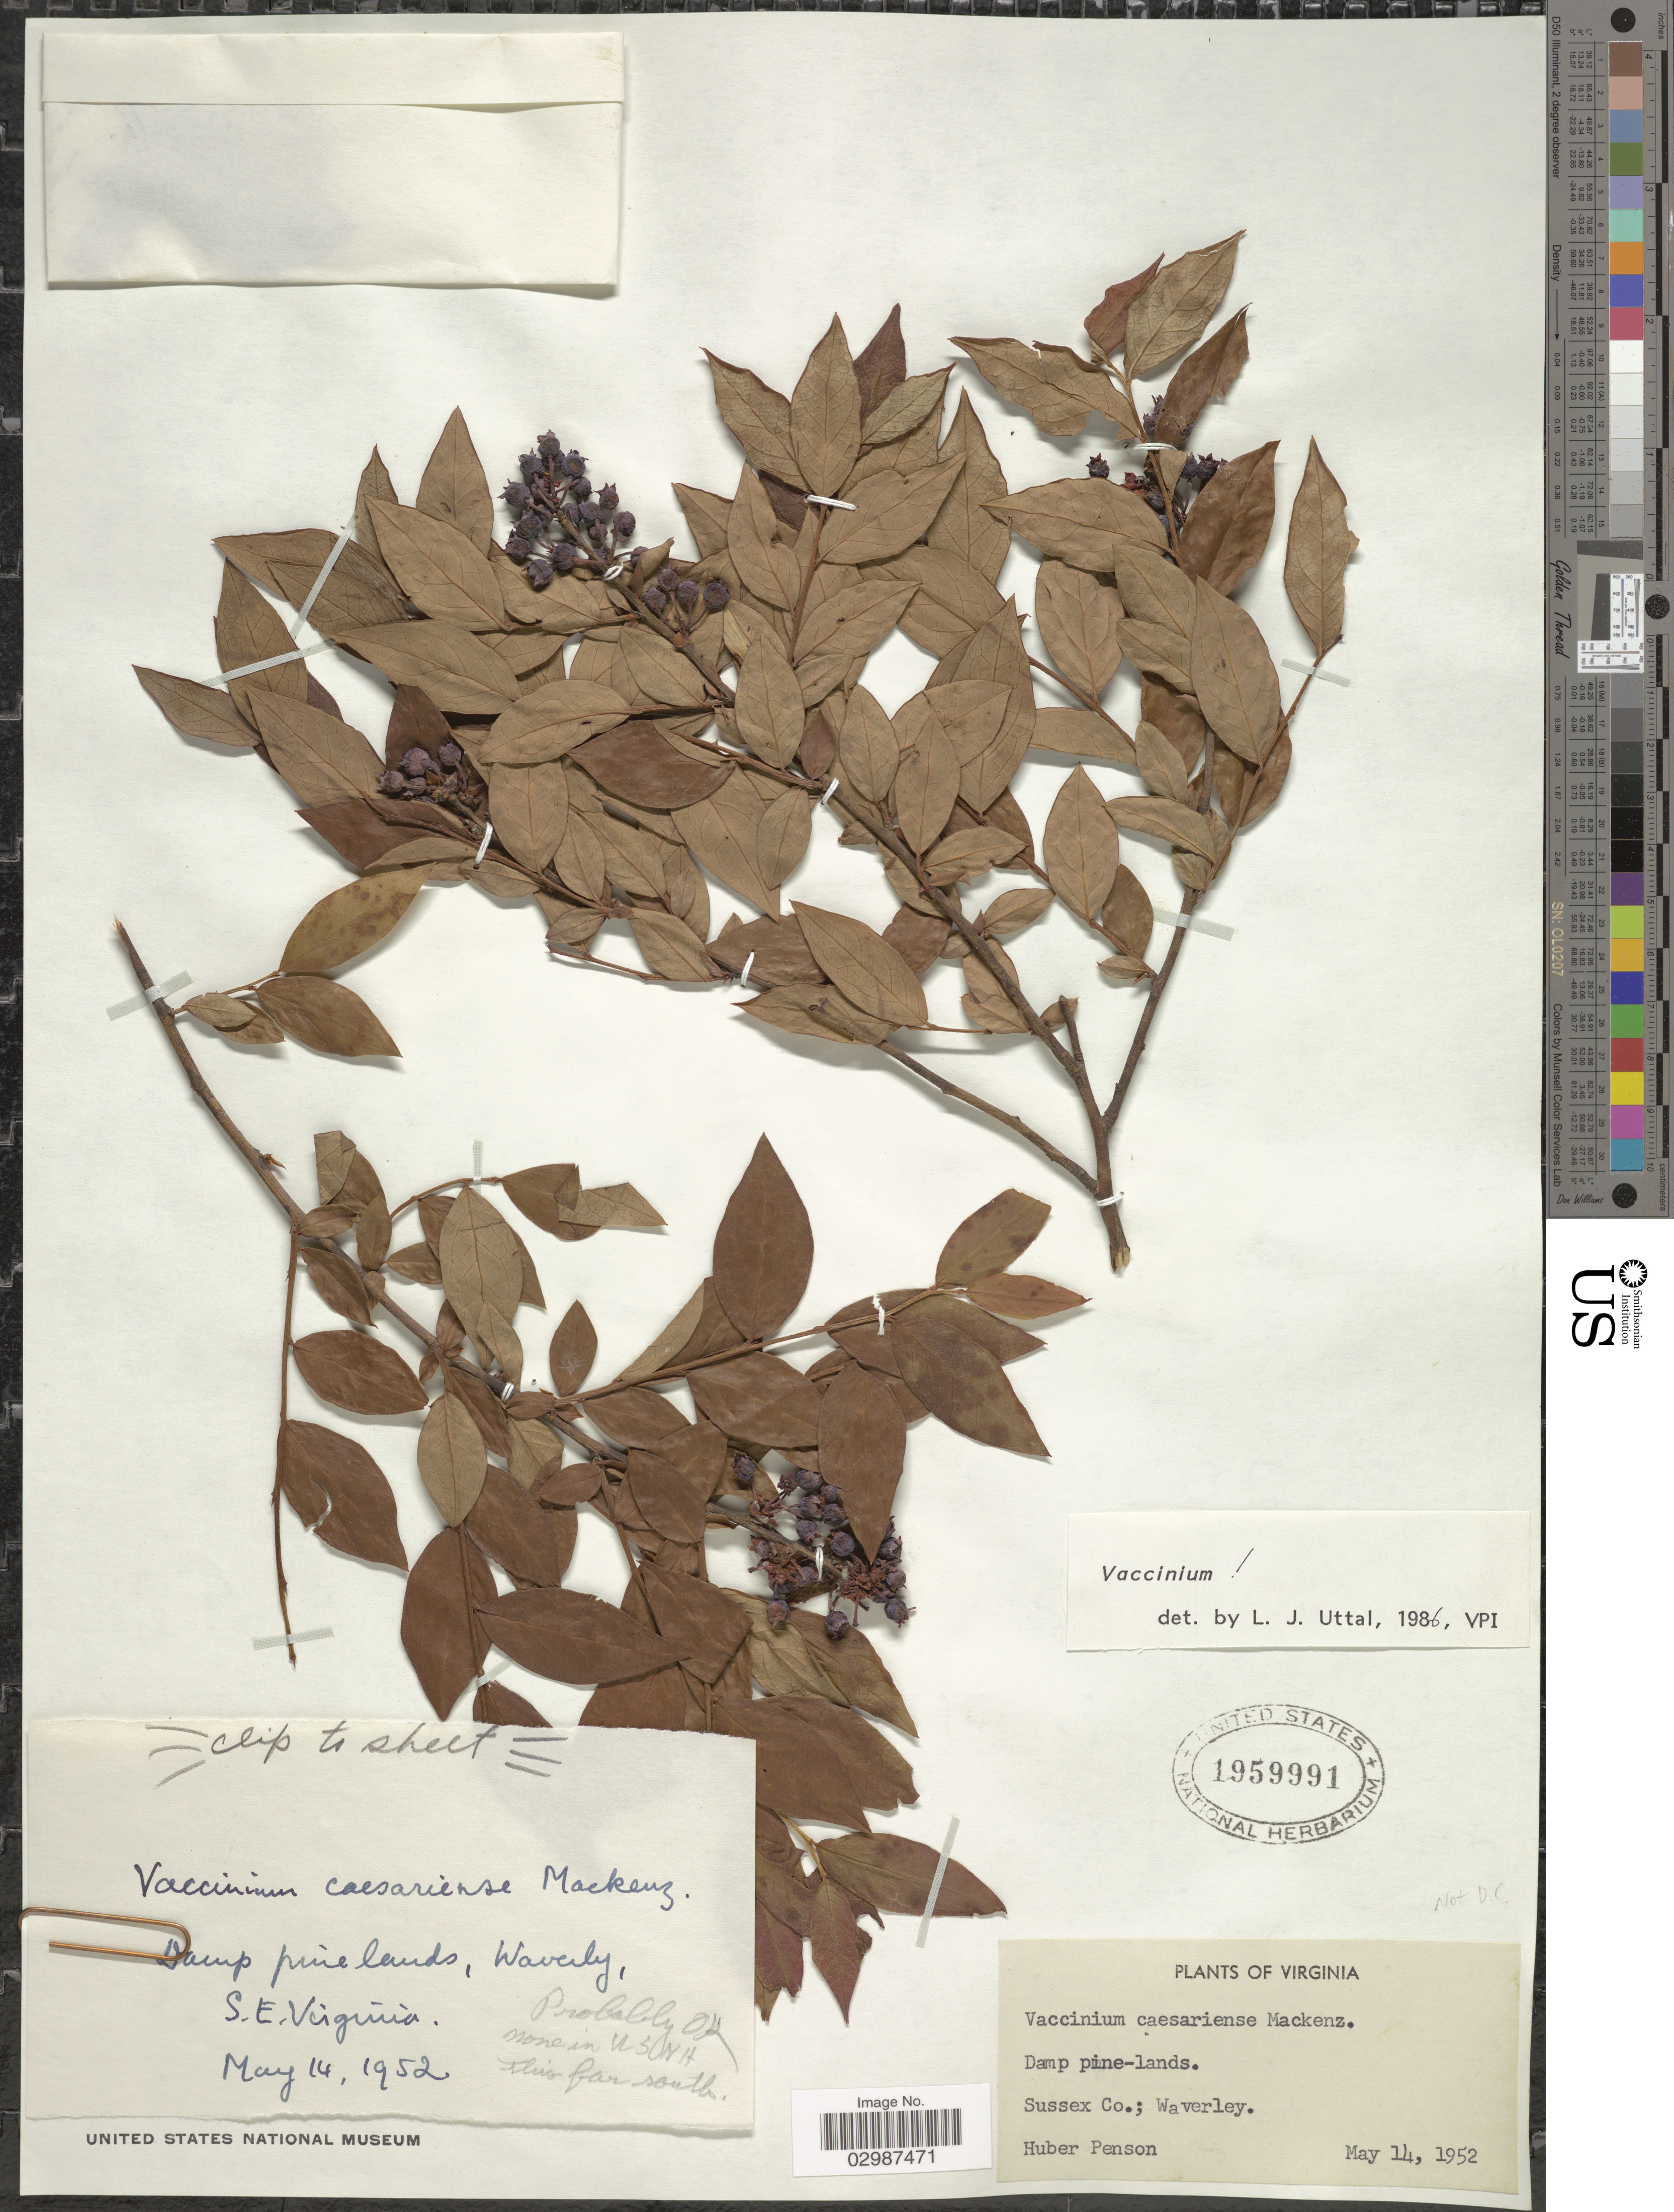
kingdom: Plantae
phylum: Tracheophyta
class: Magnoliopsida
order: Ericales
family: Ericaceae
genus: Vaccinium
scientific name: Vaccinium caesariense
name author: Mack.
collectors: H. Penson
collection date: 1952-05-14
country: United States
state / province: Virginia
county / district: Sussex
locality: Sussex Co.; Waverley. S.E. Virginia.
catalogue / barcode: US 1959991